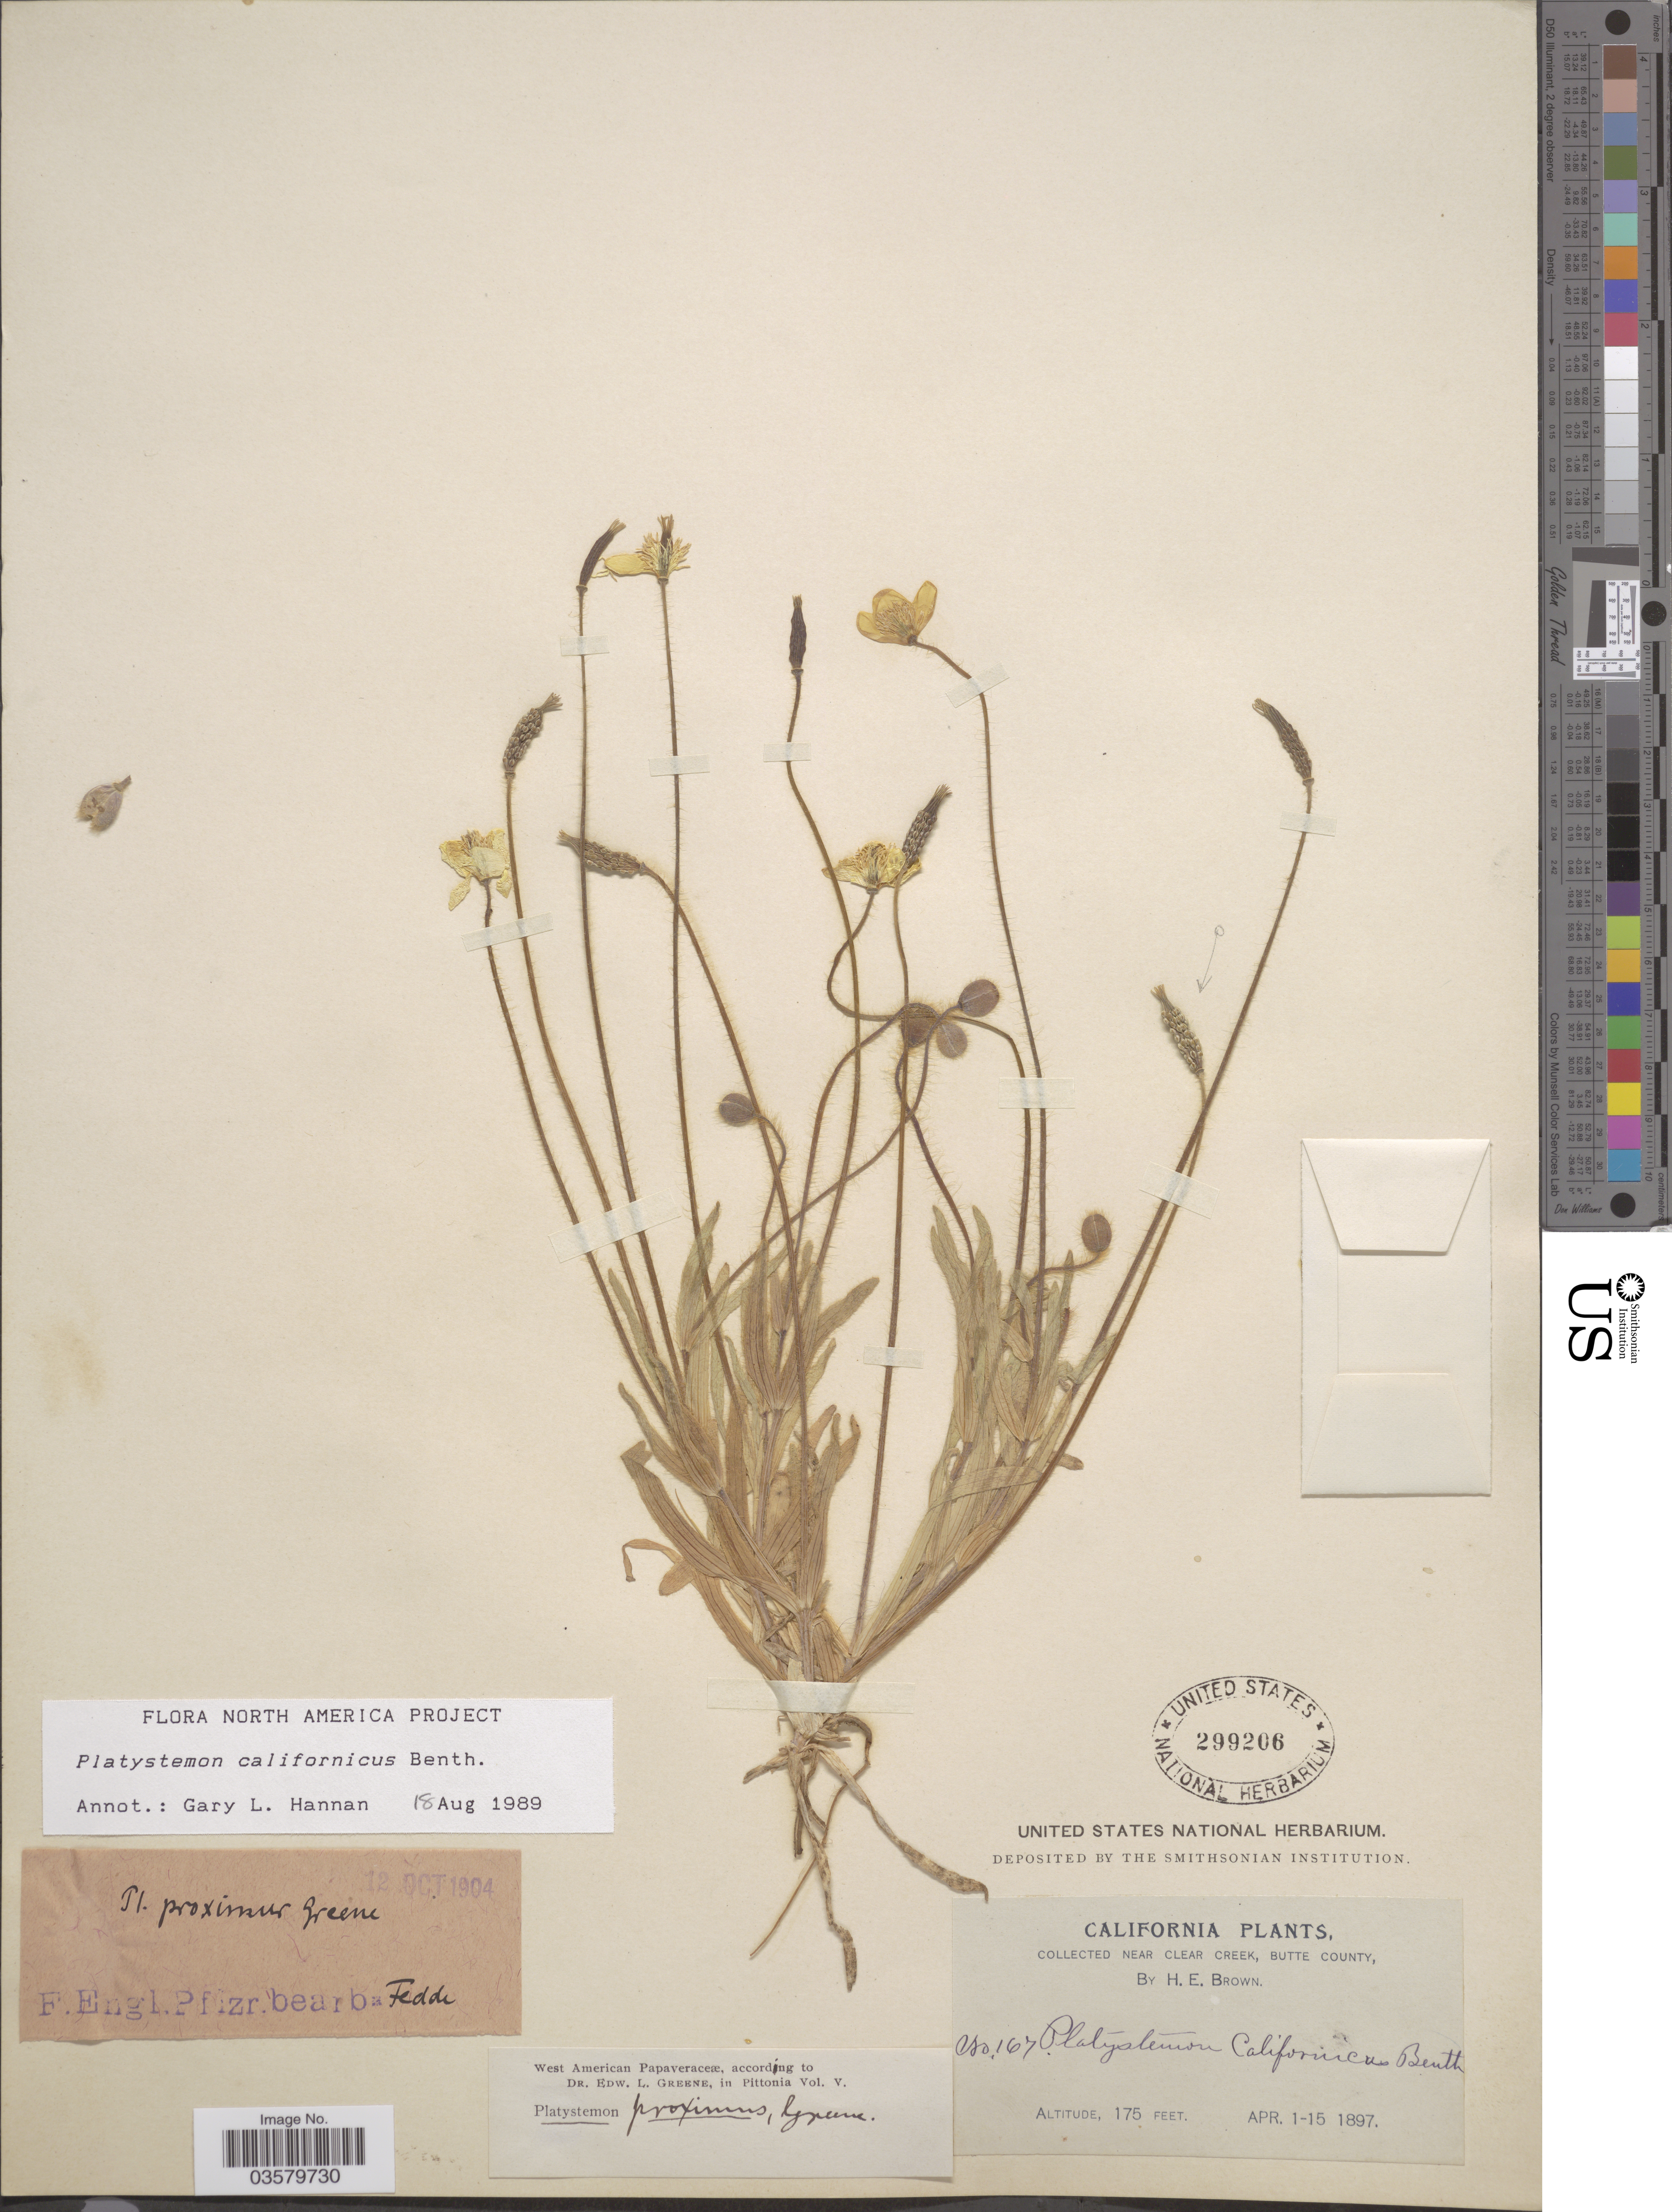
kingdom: Plantae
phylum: Tracheophyta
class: Magnoliopsida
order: Ranunculales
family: Papaveraceae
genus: Platystemon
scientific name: Platystemon californicus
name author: Benth.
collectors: H. E. Brown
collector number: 167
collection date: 1897-04-01/1897-04-15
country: United States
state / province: California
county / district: Butte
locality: Near Clear Creek, Butte County.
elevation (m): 53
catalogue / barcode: US 299206